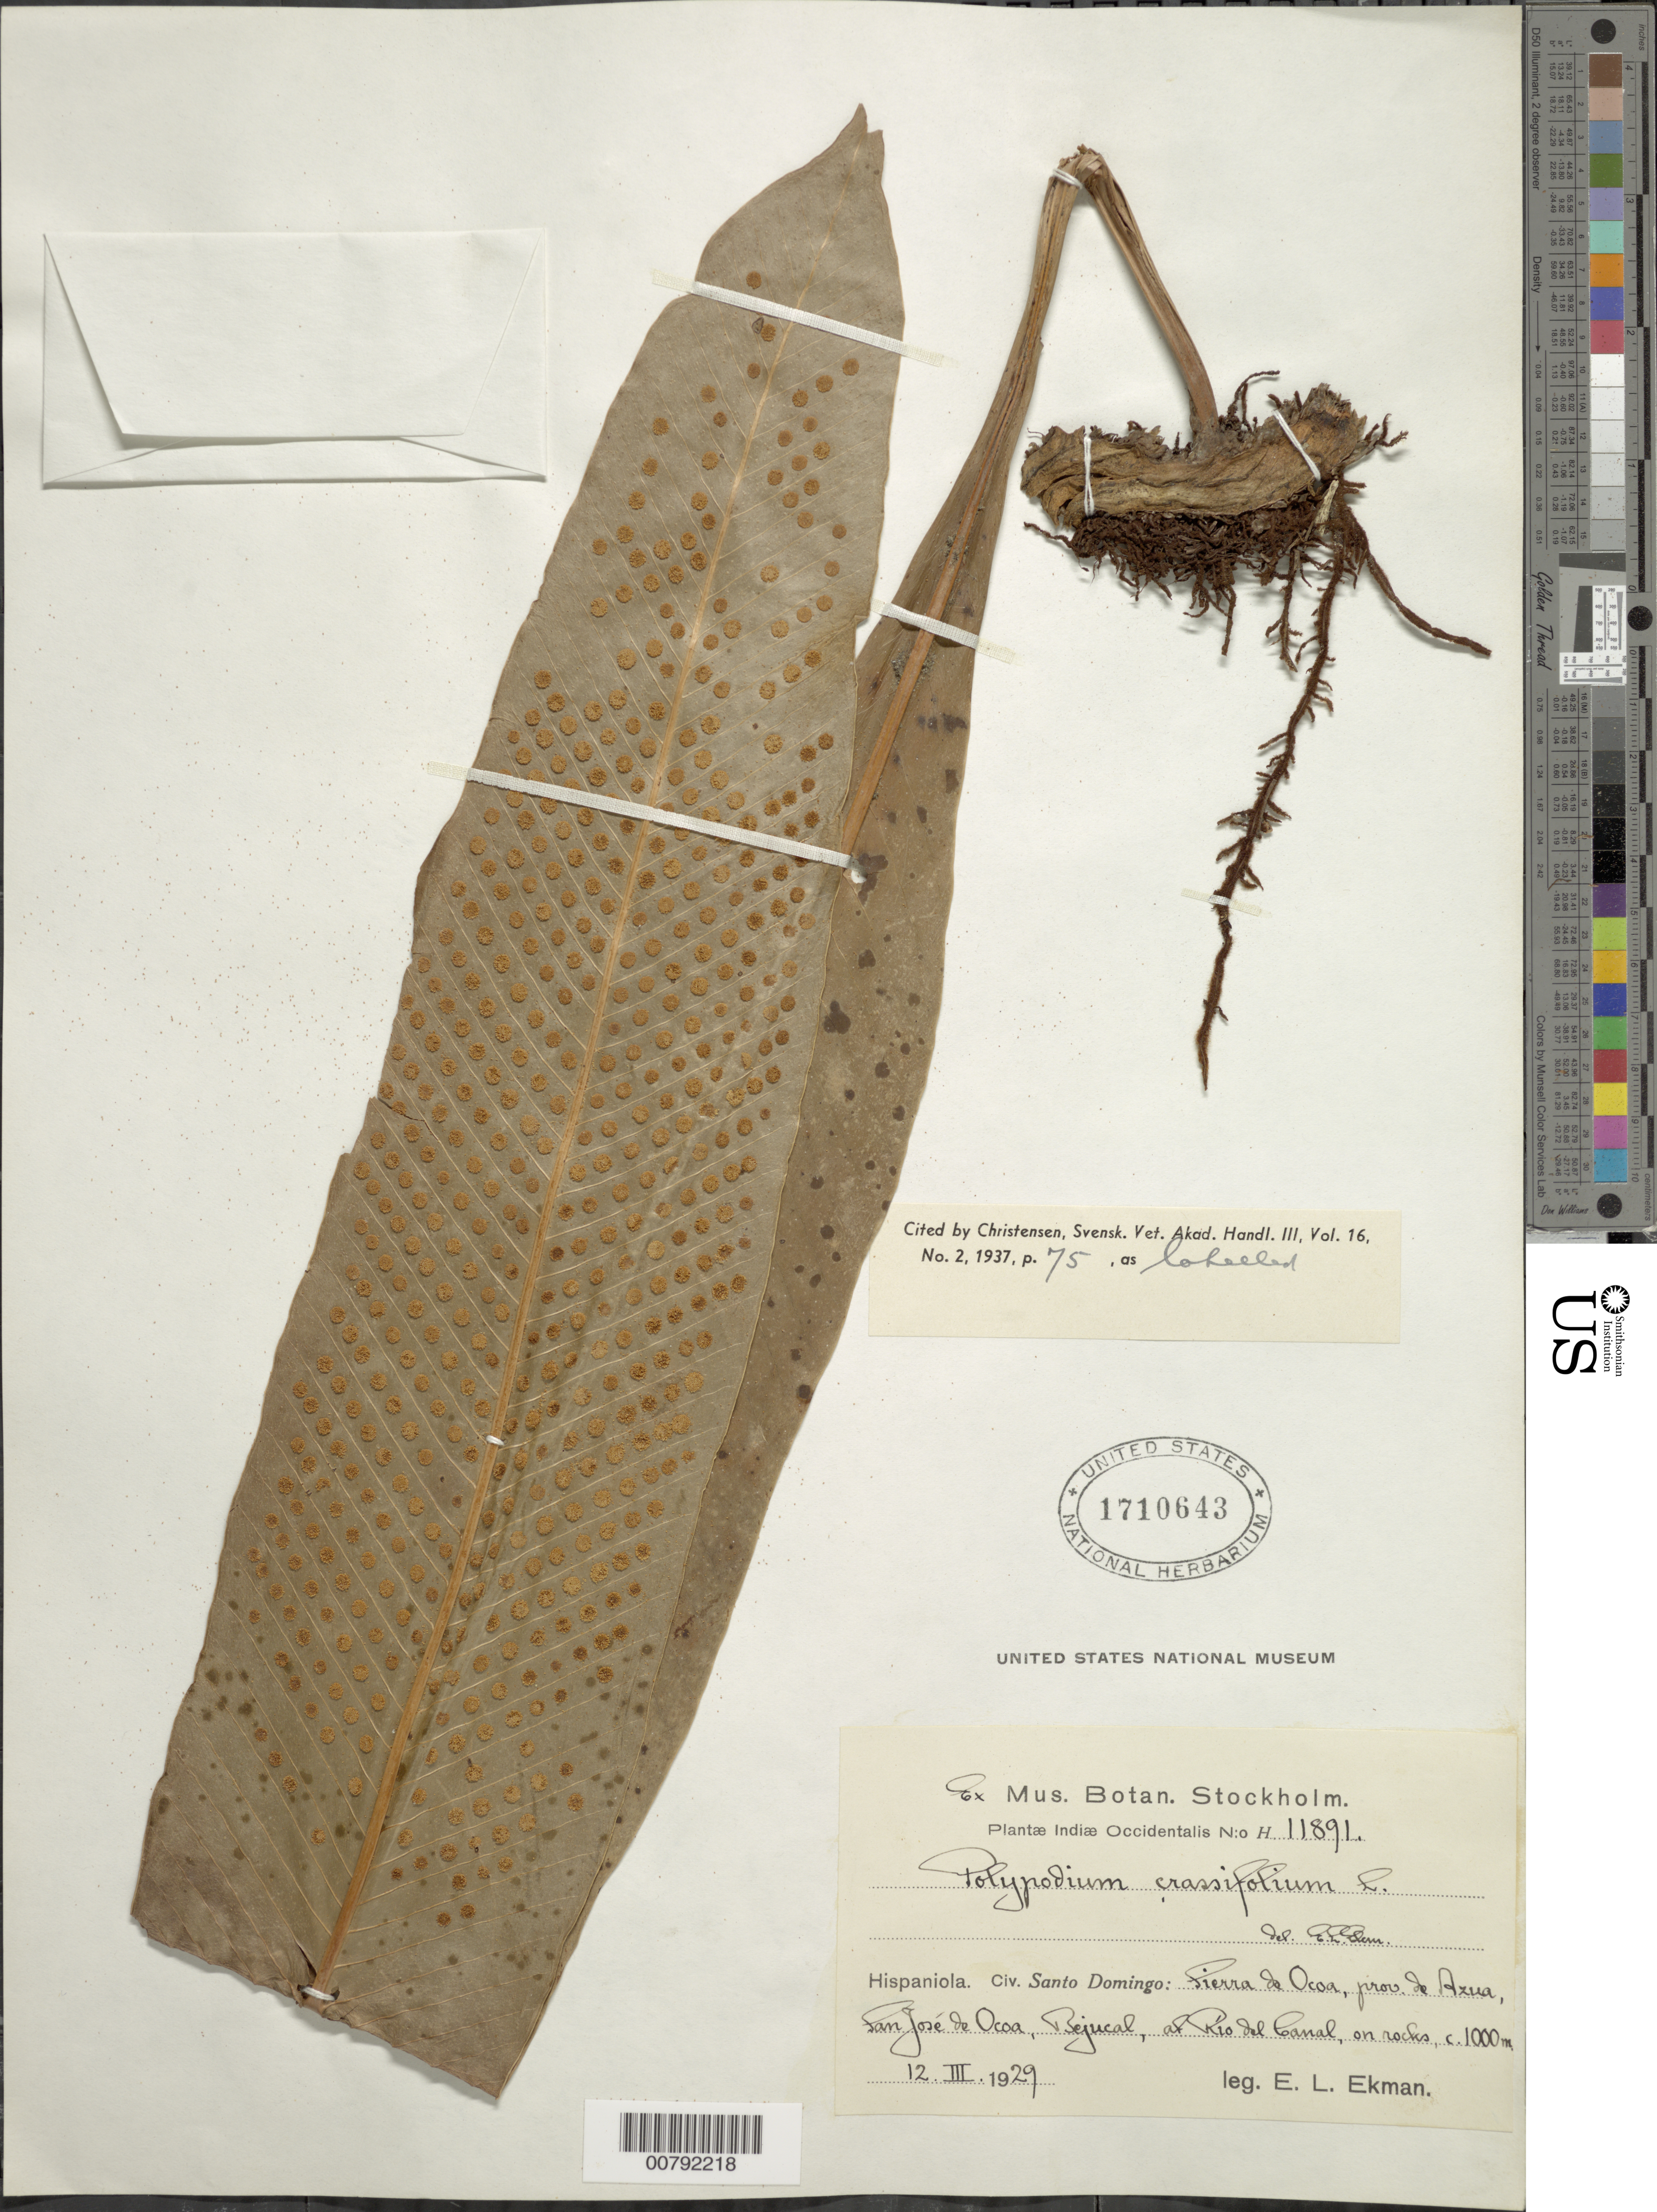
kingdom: Plantae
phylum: Tracheophyta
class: Polypodiopsida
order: Polypodiales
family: Polypodiaceae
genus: Niphidium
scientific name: Niphidium crassifolium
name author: (L.) Lellinger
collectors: E. L. Ekman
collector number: H 11891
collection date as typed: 12 Mar 1929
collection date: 1929-03-12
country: Dominican Republic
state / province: Azua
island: Hispaniola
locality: Sierra de Ocoa, San José de Ocoa, Bejucal, Río del Canal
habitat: On rocks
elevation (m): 1000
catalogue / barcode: US 1710643